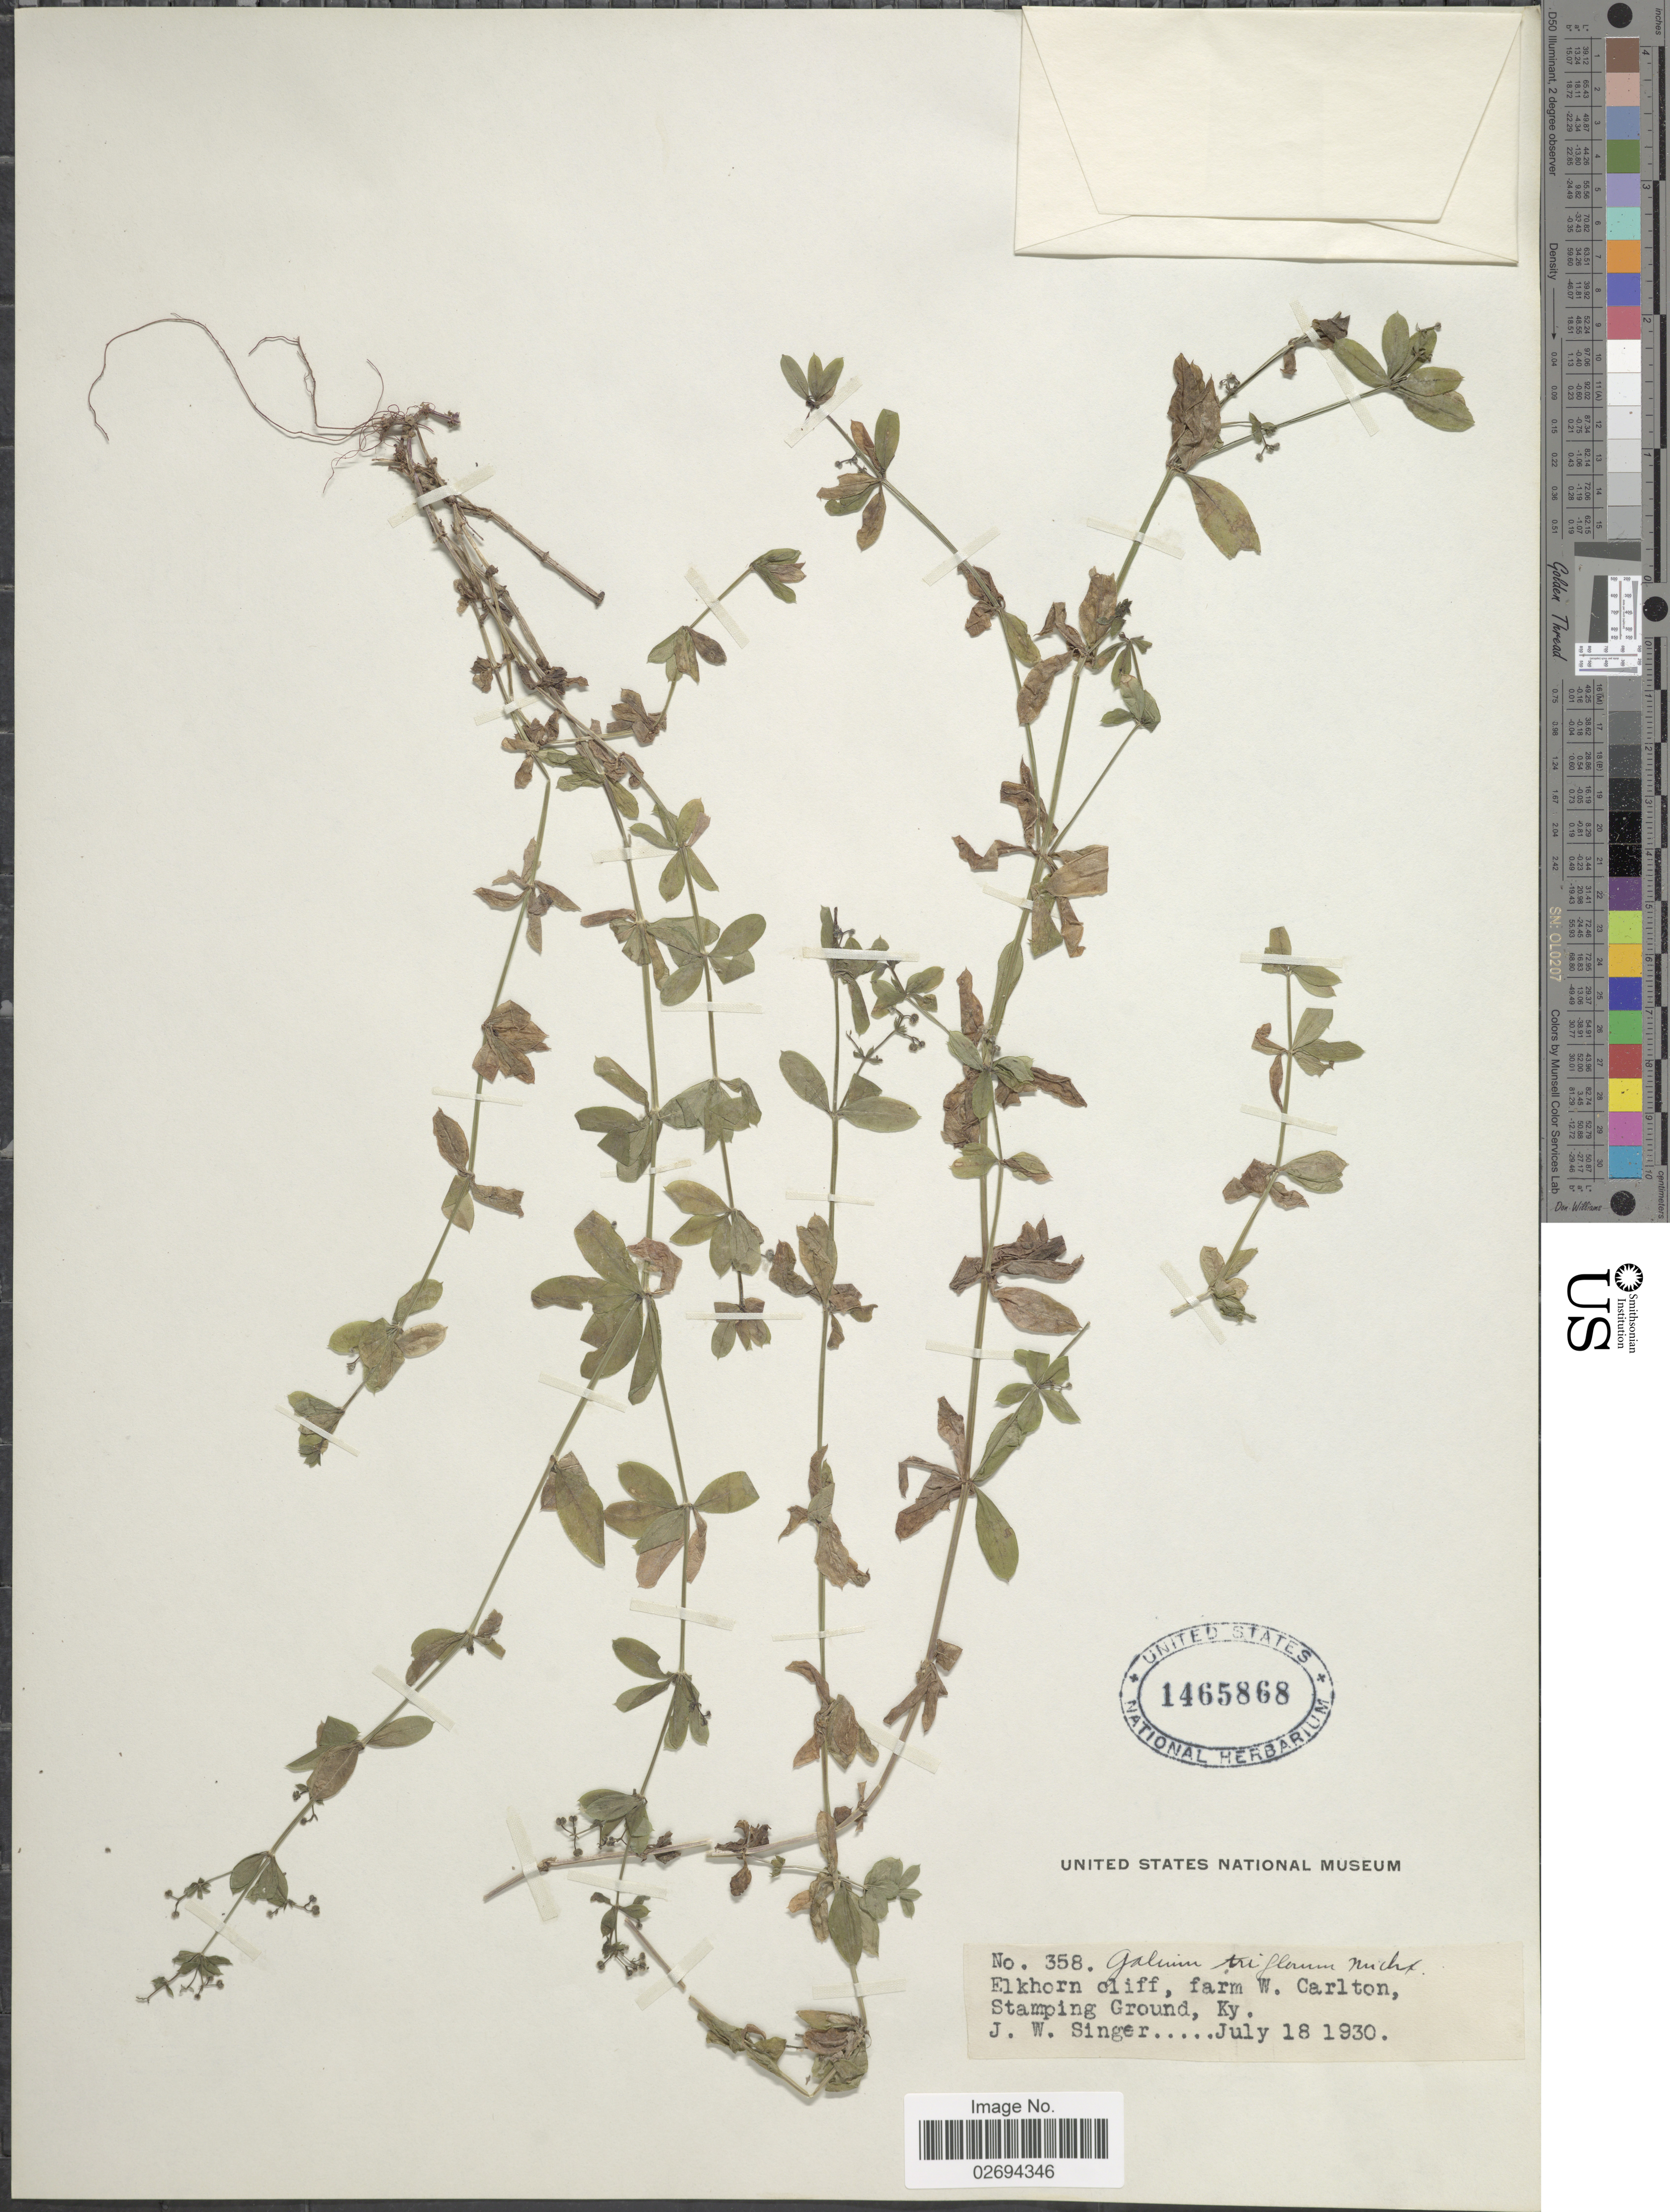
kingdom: Plantae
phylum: Tracheophyta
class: Magnoliopsida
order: Gentianales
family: Rubiaceae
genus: Galium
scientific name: Galium triflorum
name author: Michx.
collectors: J. EW. Singer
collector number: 358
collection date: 1930-07-18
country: United States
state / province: Kentucky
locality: Elkhorn cliff, farm W. Carlton, Stamping Ground.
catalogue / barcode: US 1465868